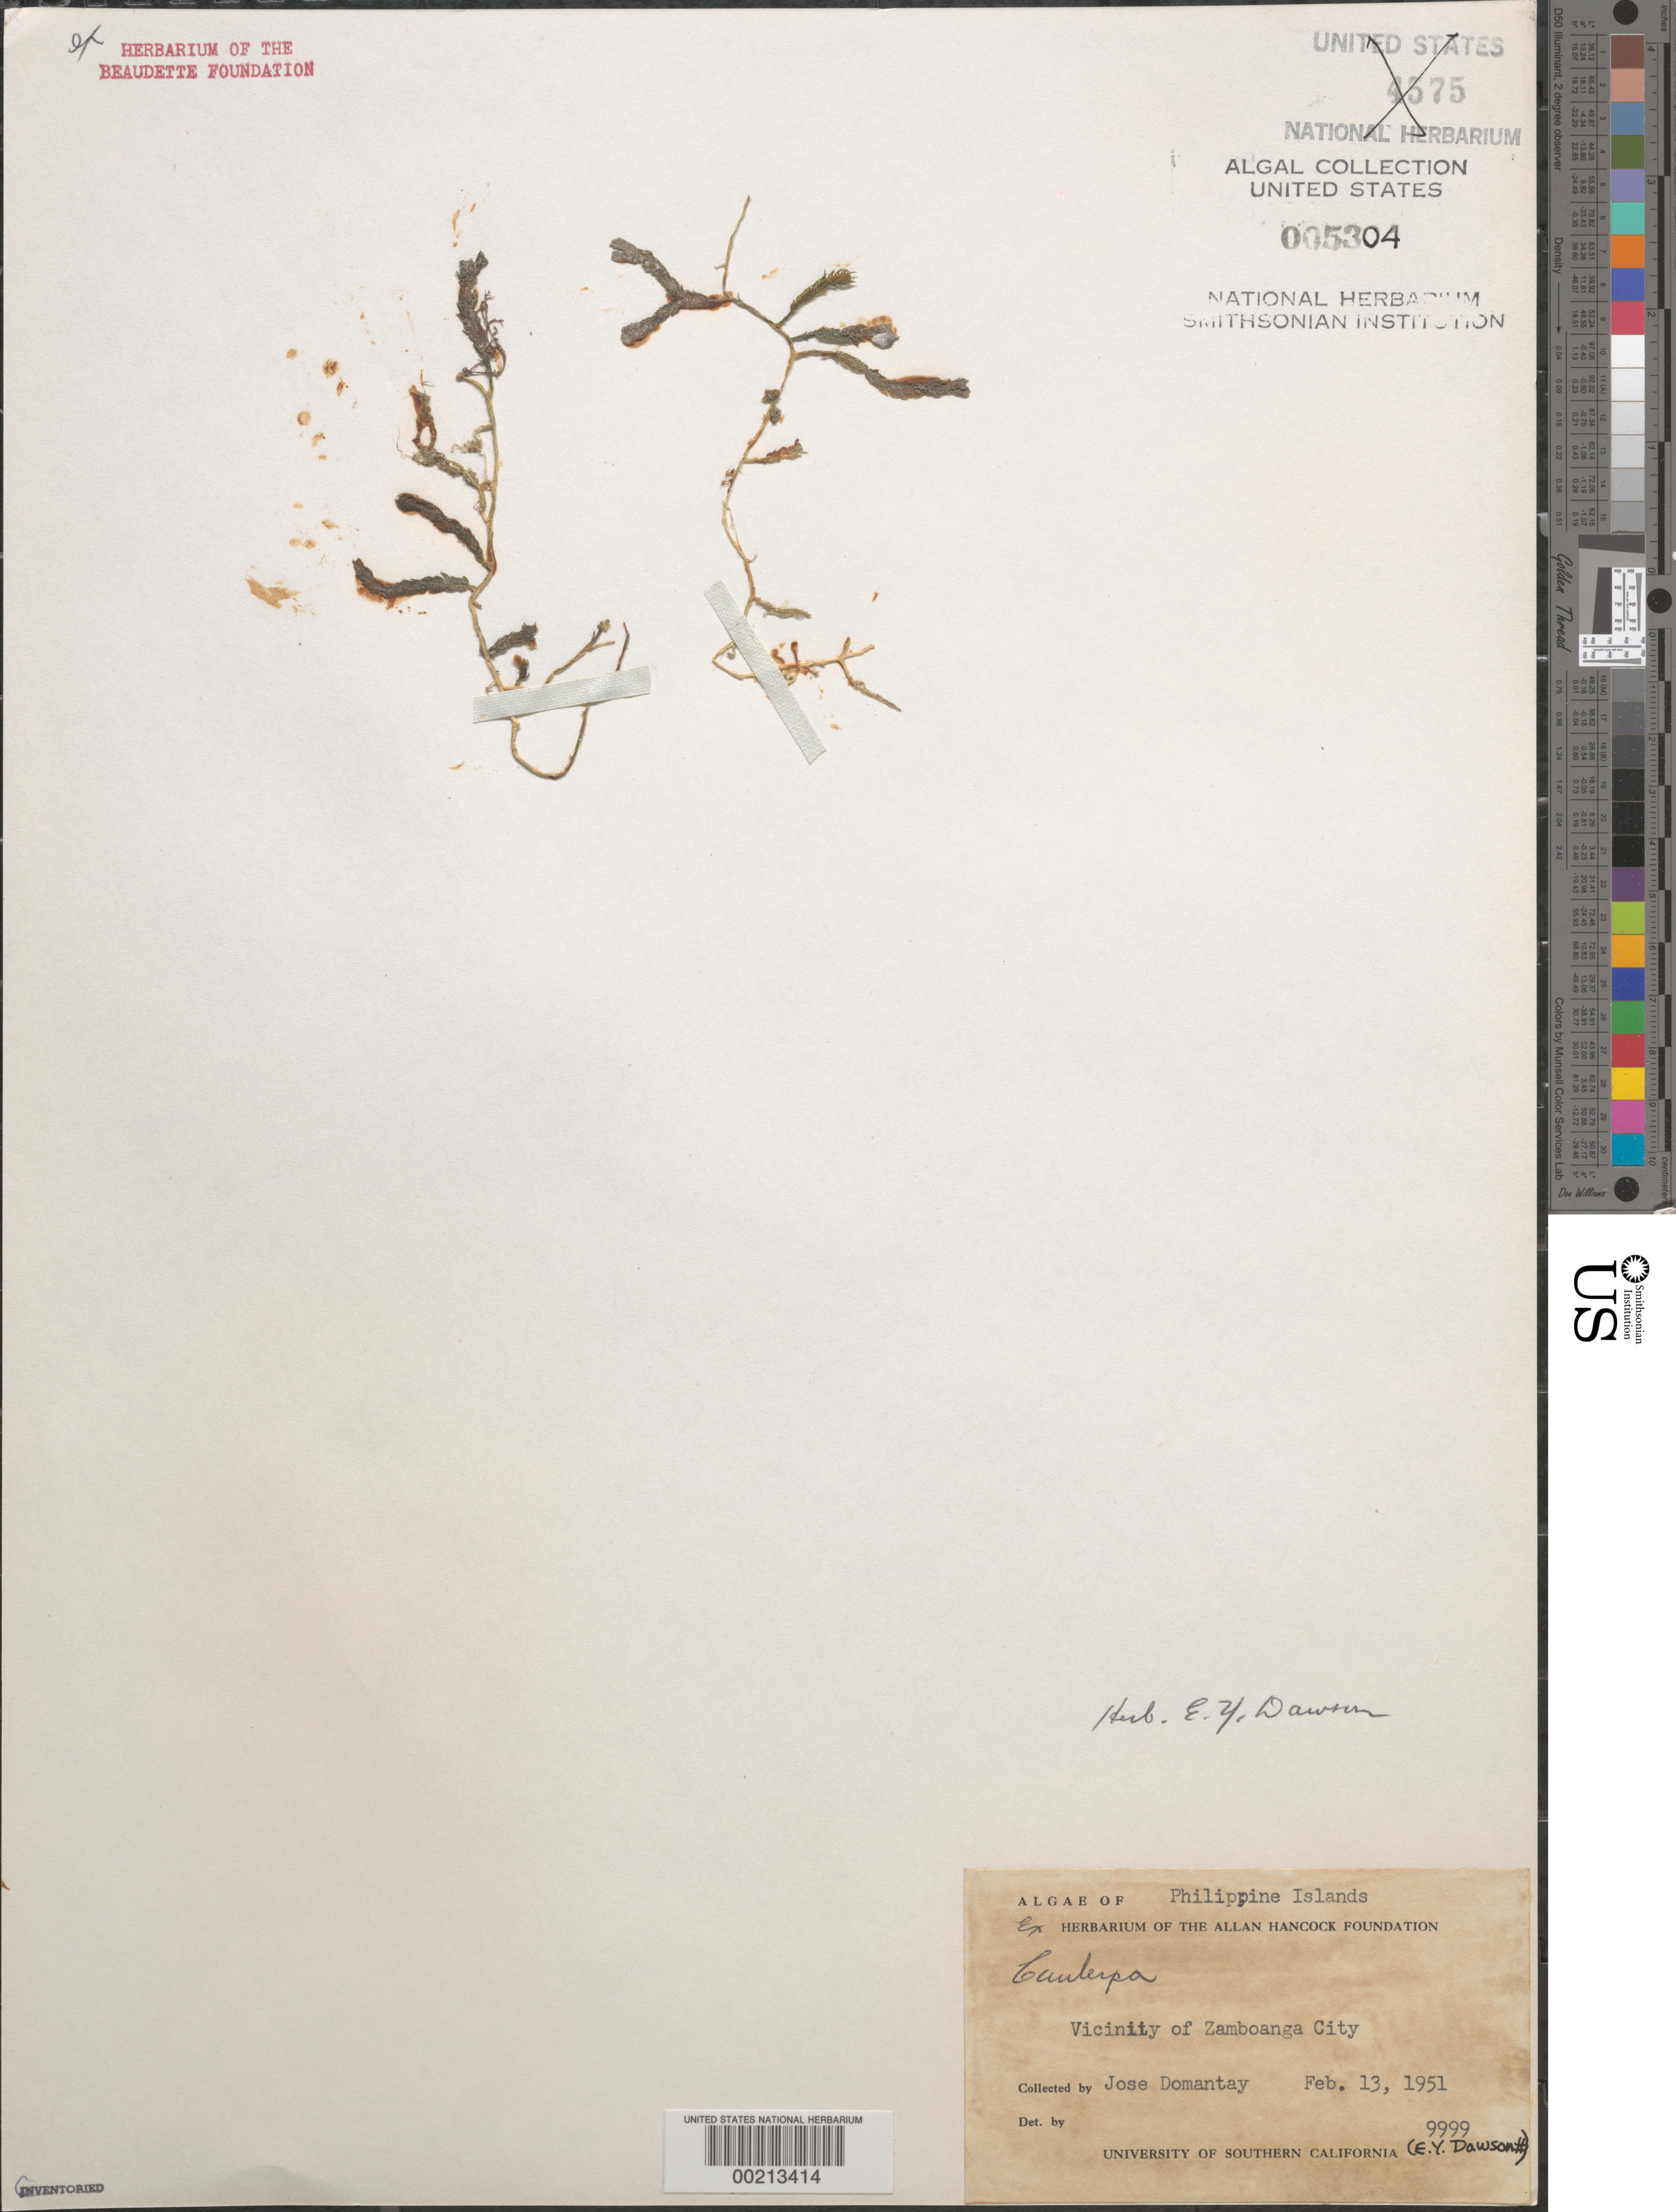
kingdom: Plantae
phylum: Chlorophyta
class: Ulvophyceae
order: Bryopsidales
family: Caulerpaceae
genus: Caulerpa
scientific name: Caulerpa sp.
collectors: J. Domantay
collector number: EYD 9999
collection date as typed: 13 Feb 1951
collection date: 1951-02-13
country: Philippines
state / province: Zamboanga Peninsula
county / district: Zamboanga del Sur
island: Mindanao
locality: City of Zamboanga area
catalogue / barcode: US 5304